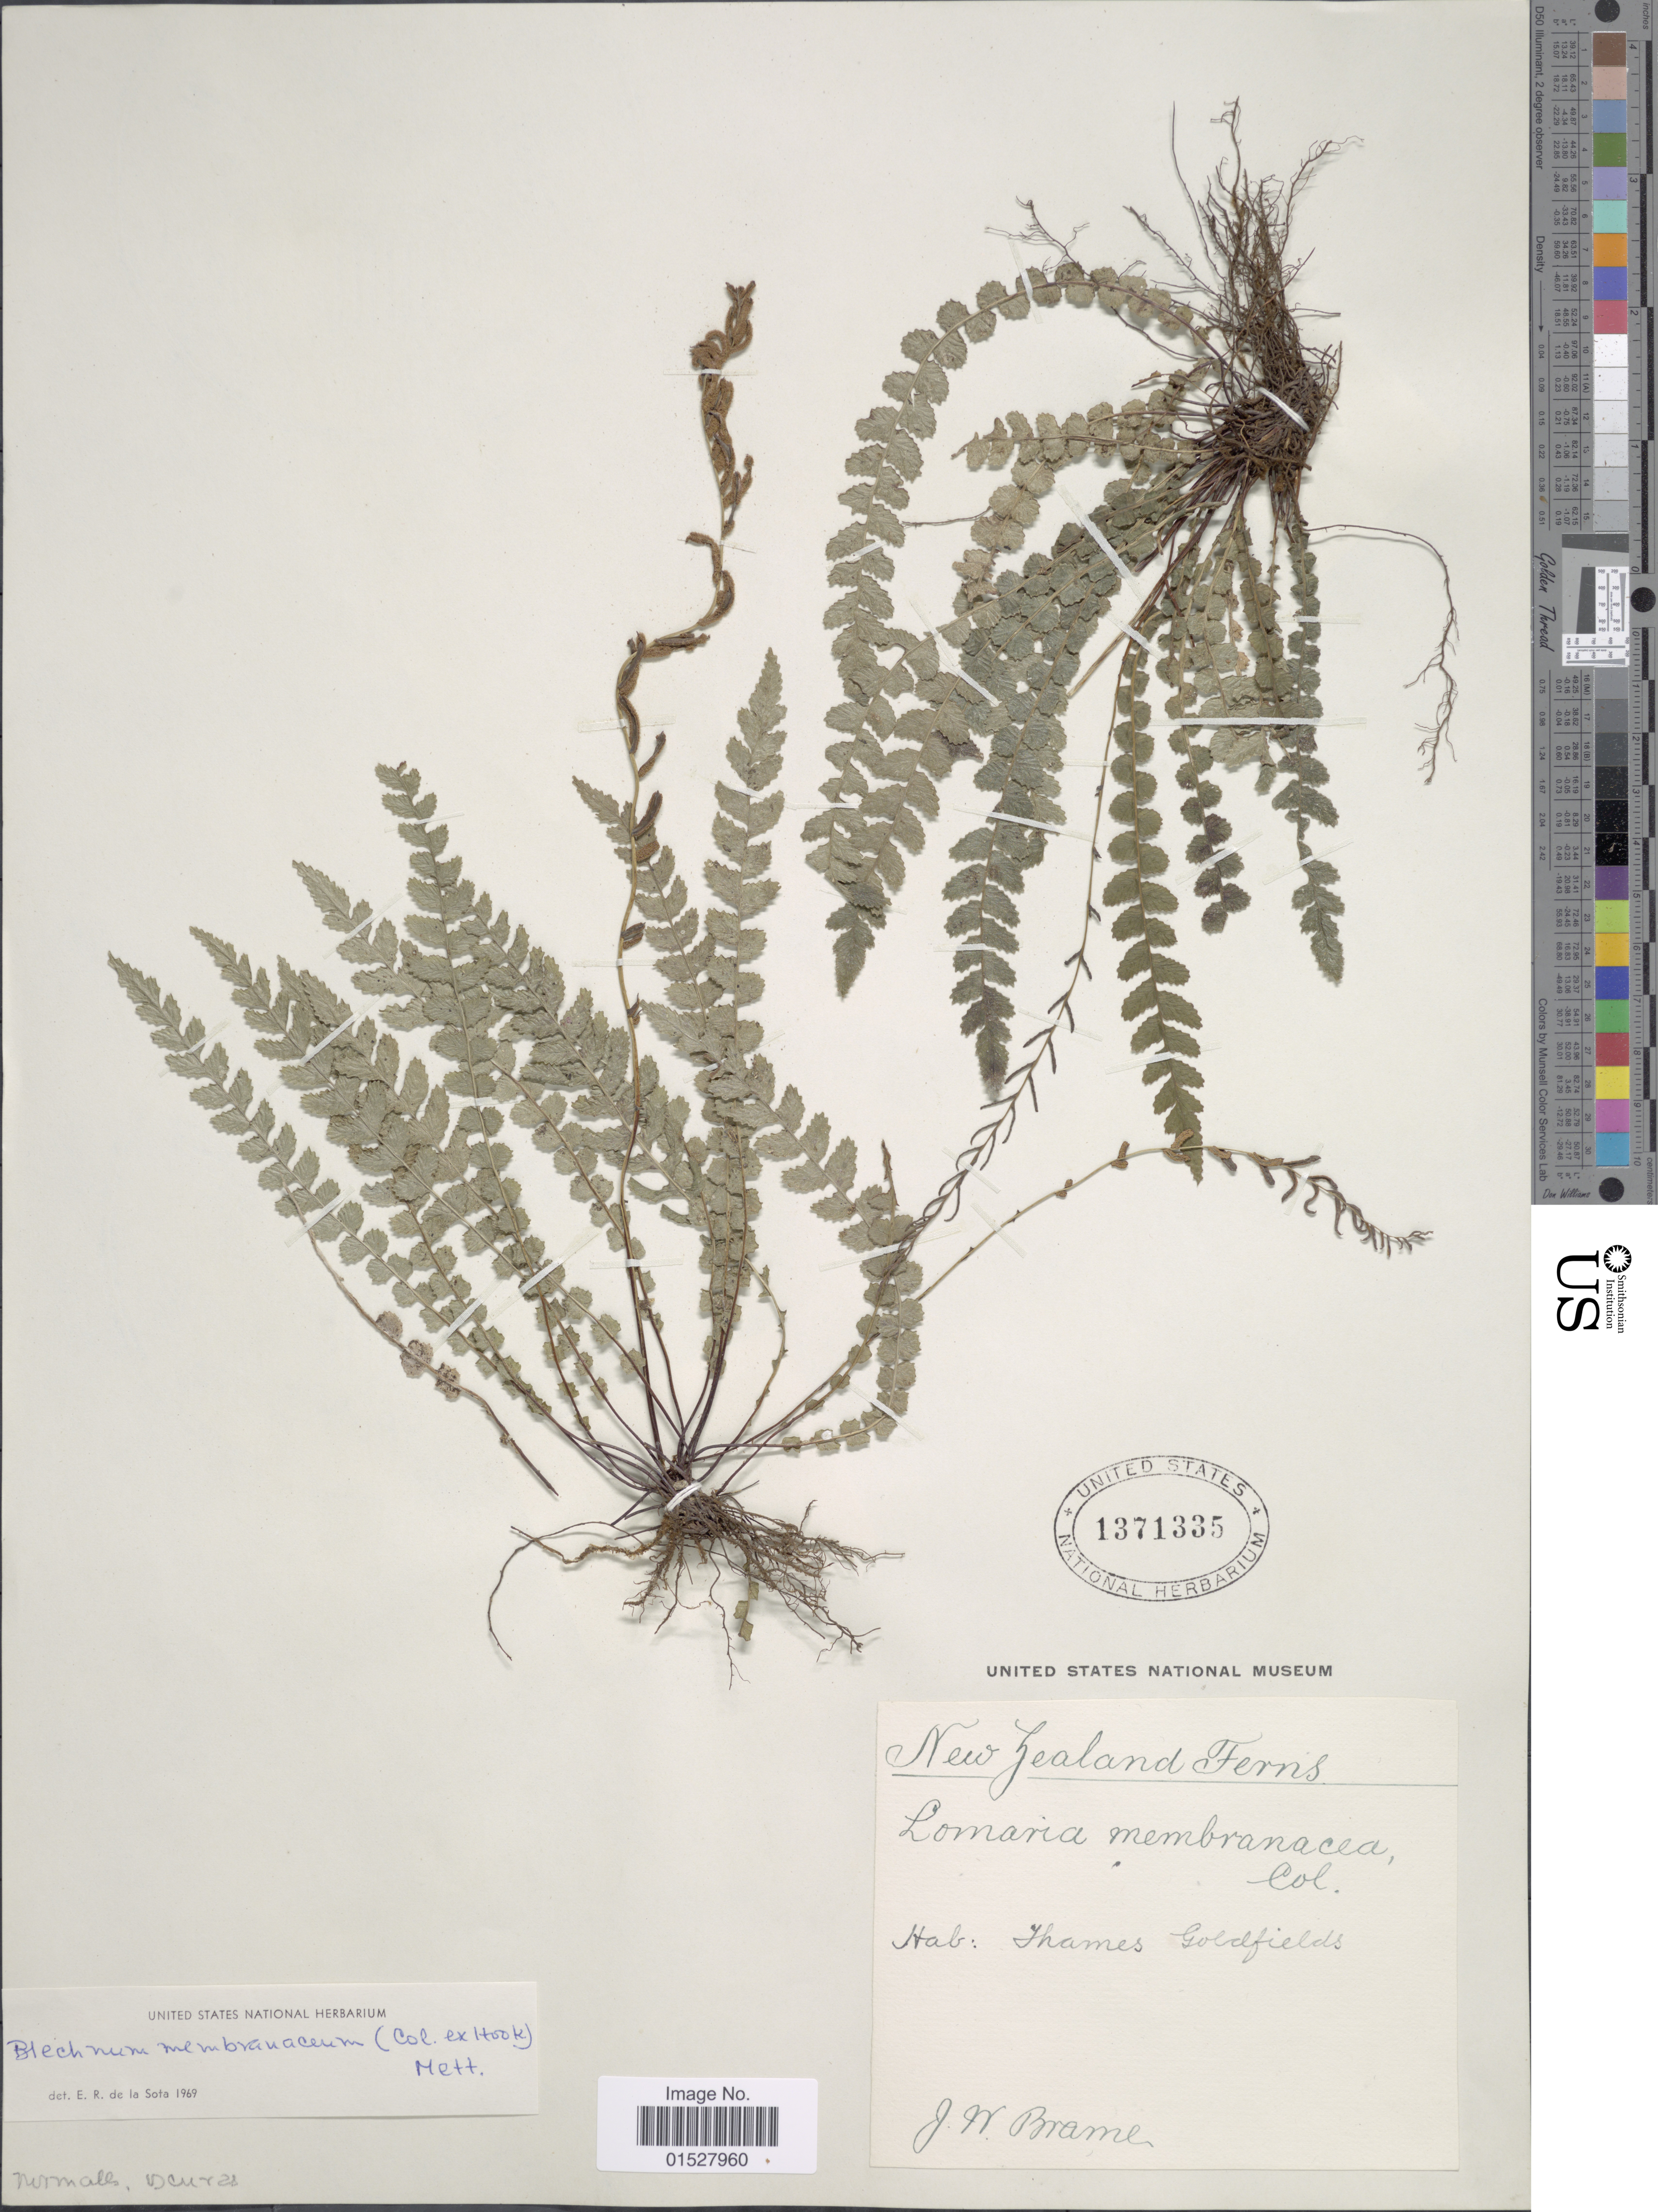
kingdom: Plantae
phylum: Tracheophyta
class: Polypodiopsida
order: Polypodiales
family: Blechnaceae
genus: Blechnum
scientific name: Blechnum membranaceum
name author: (Colenso) Mett.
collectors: J. Brame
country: New Zealand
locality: Thames Goldfields.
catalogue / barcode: US 1371335